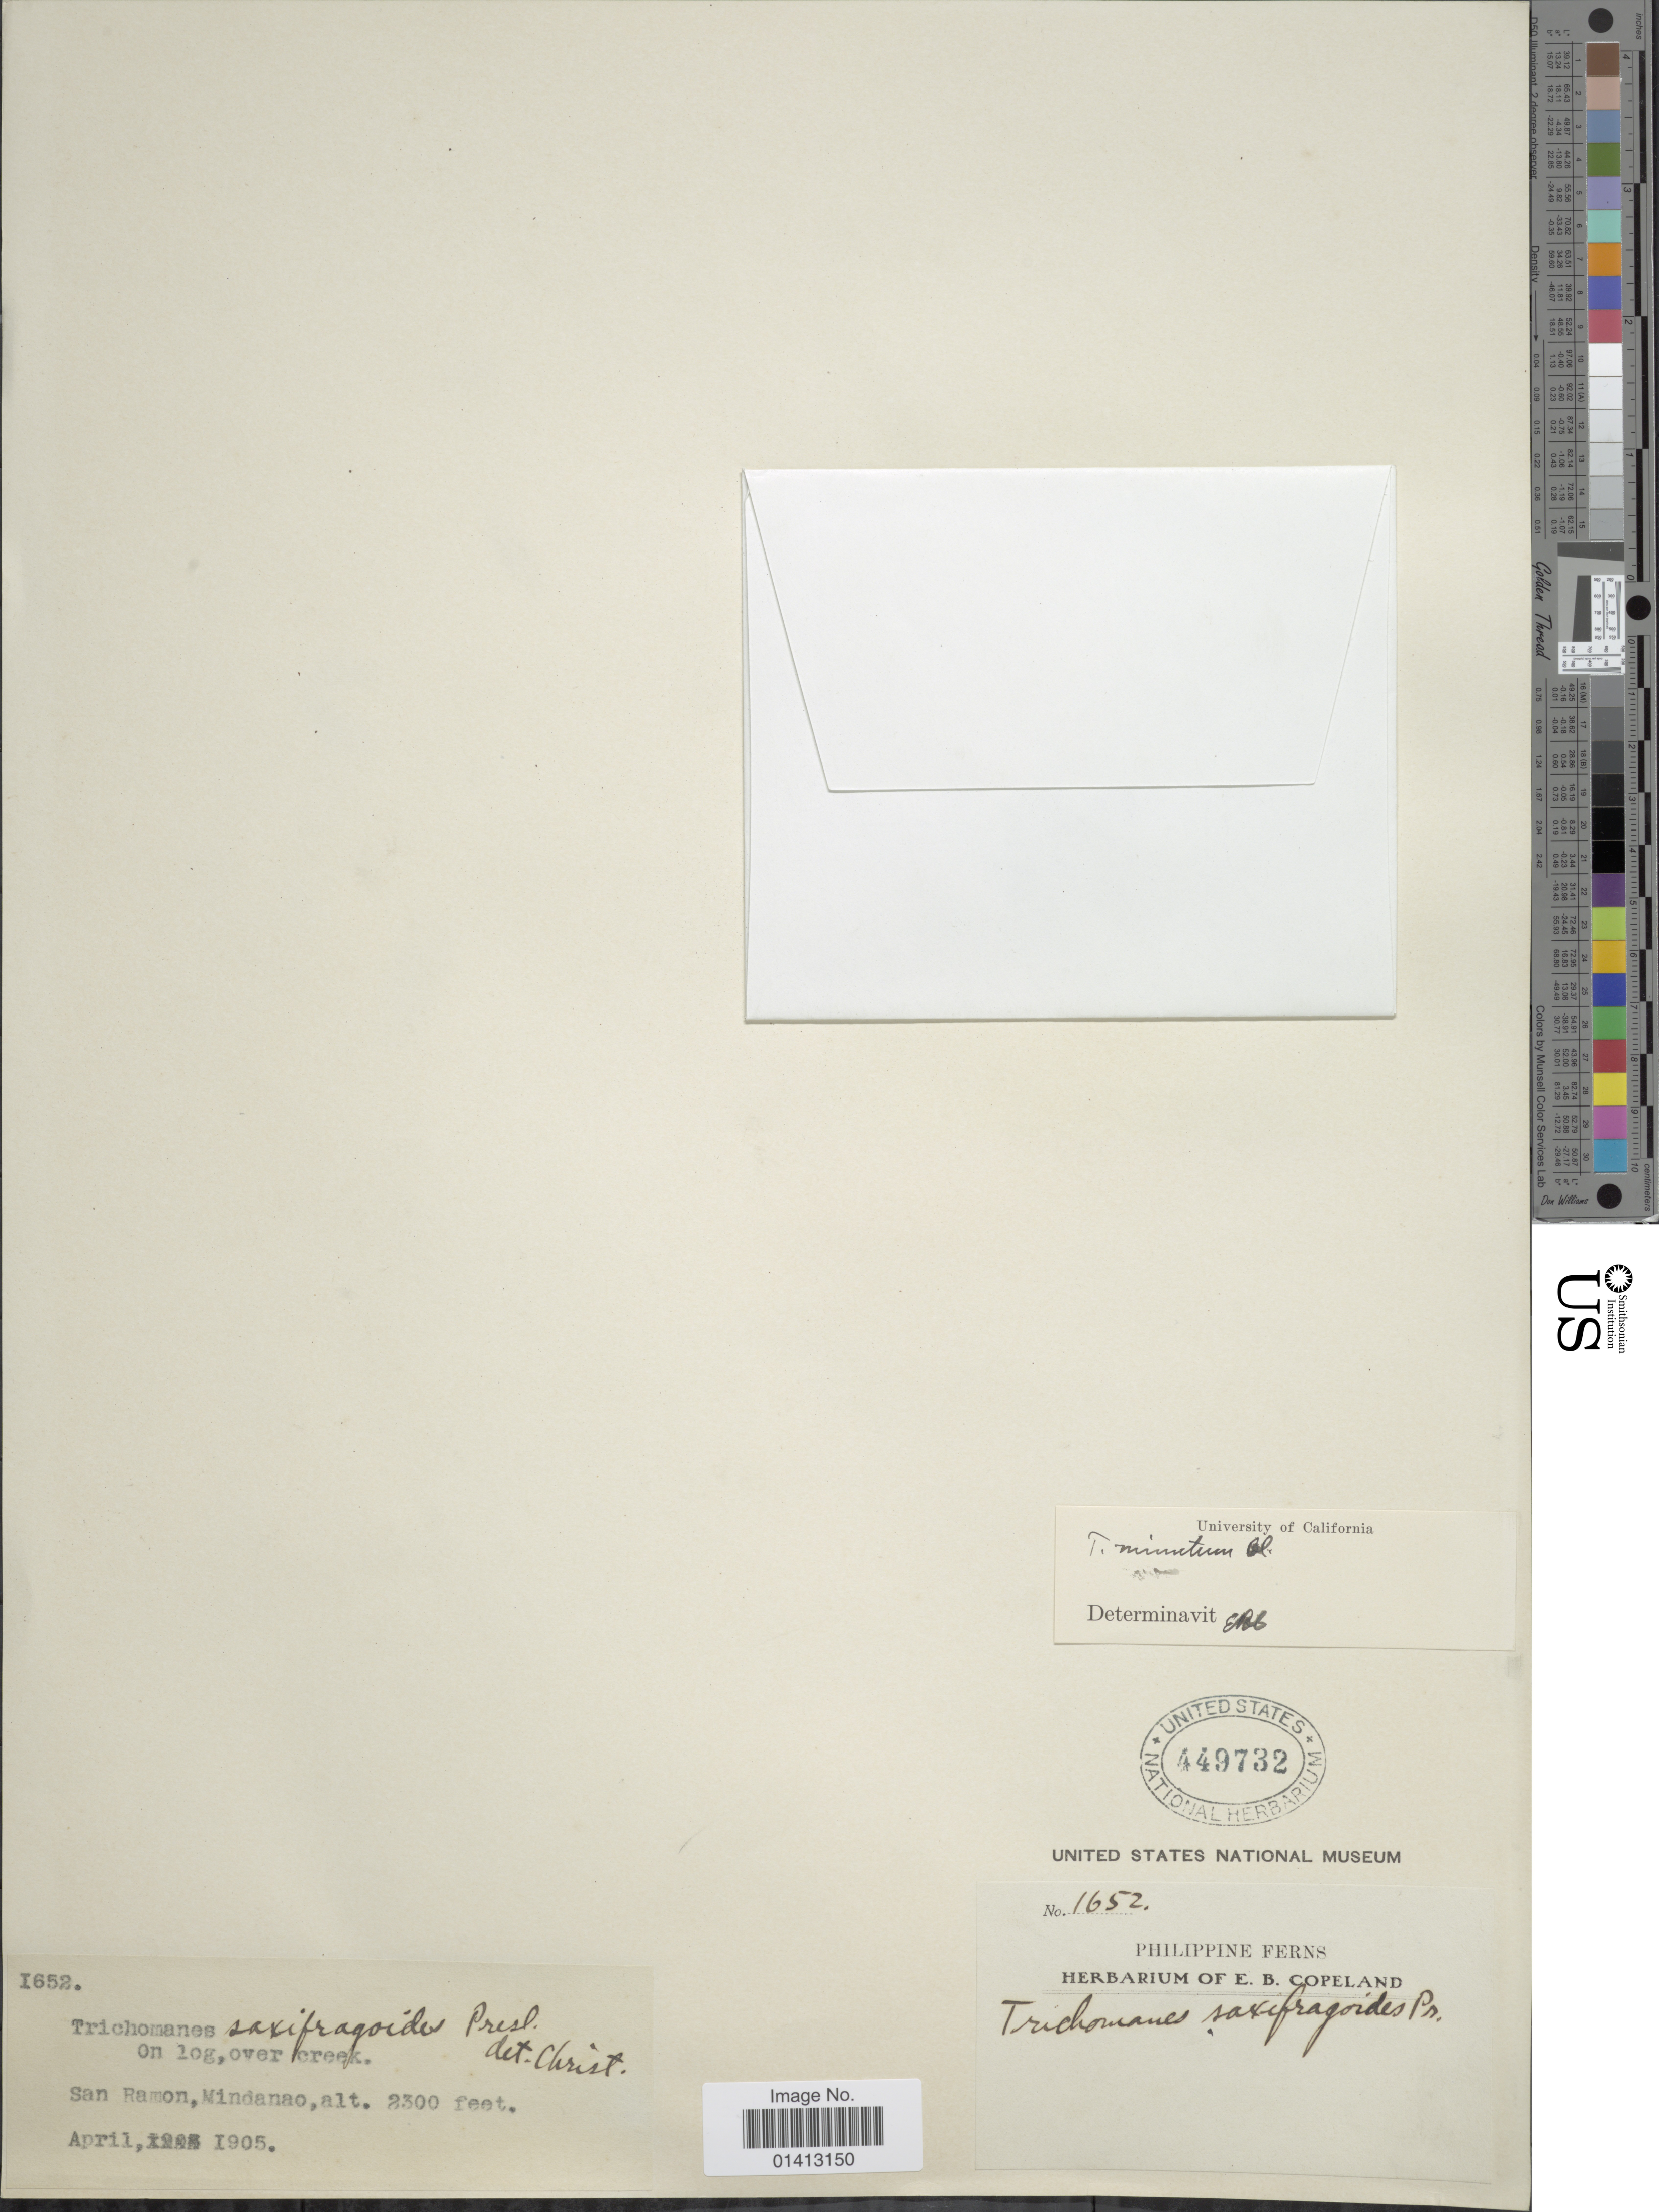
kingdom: Plantae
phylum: Tracheophyta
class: Polypodiopsida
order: Hymenophyllales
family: Hymenophyllaceae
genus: Crepidomanes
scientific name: Crepidomanes minutum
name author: (Blume) K. Iwats.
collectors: ex herb. E. B. Copeland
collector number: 1652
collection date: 1905-04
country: Philippines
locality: San Ramon, Mindanao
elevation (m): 701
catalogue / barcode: US 449732